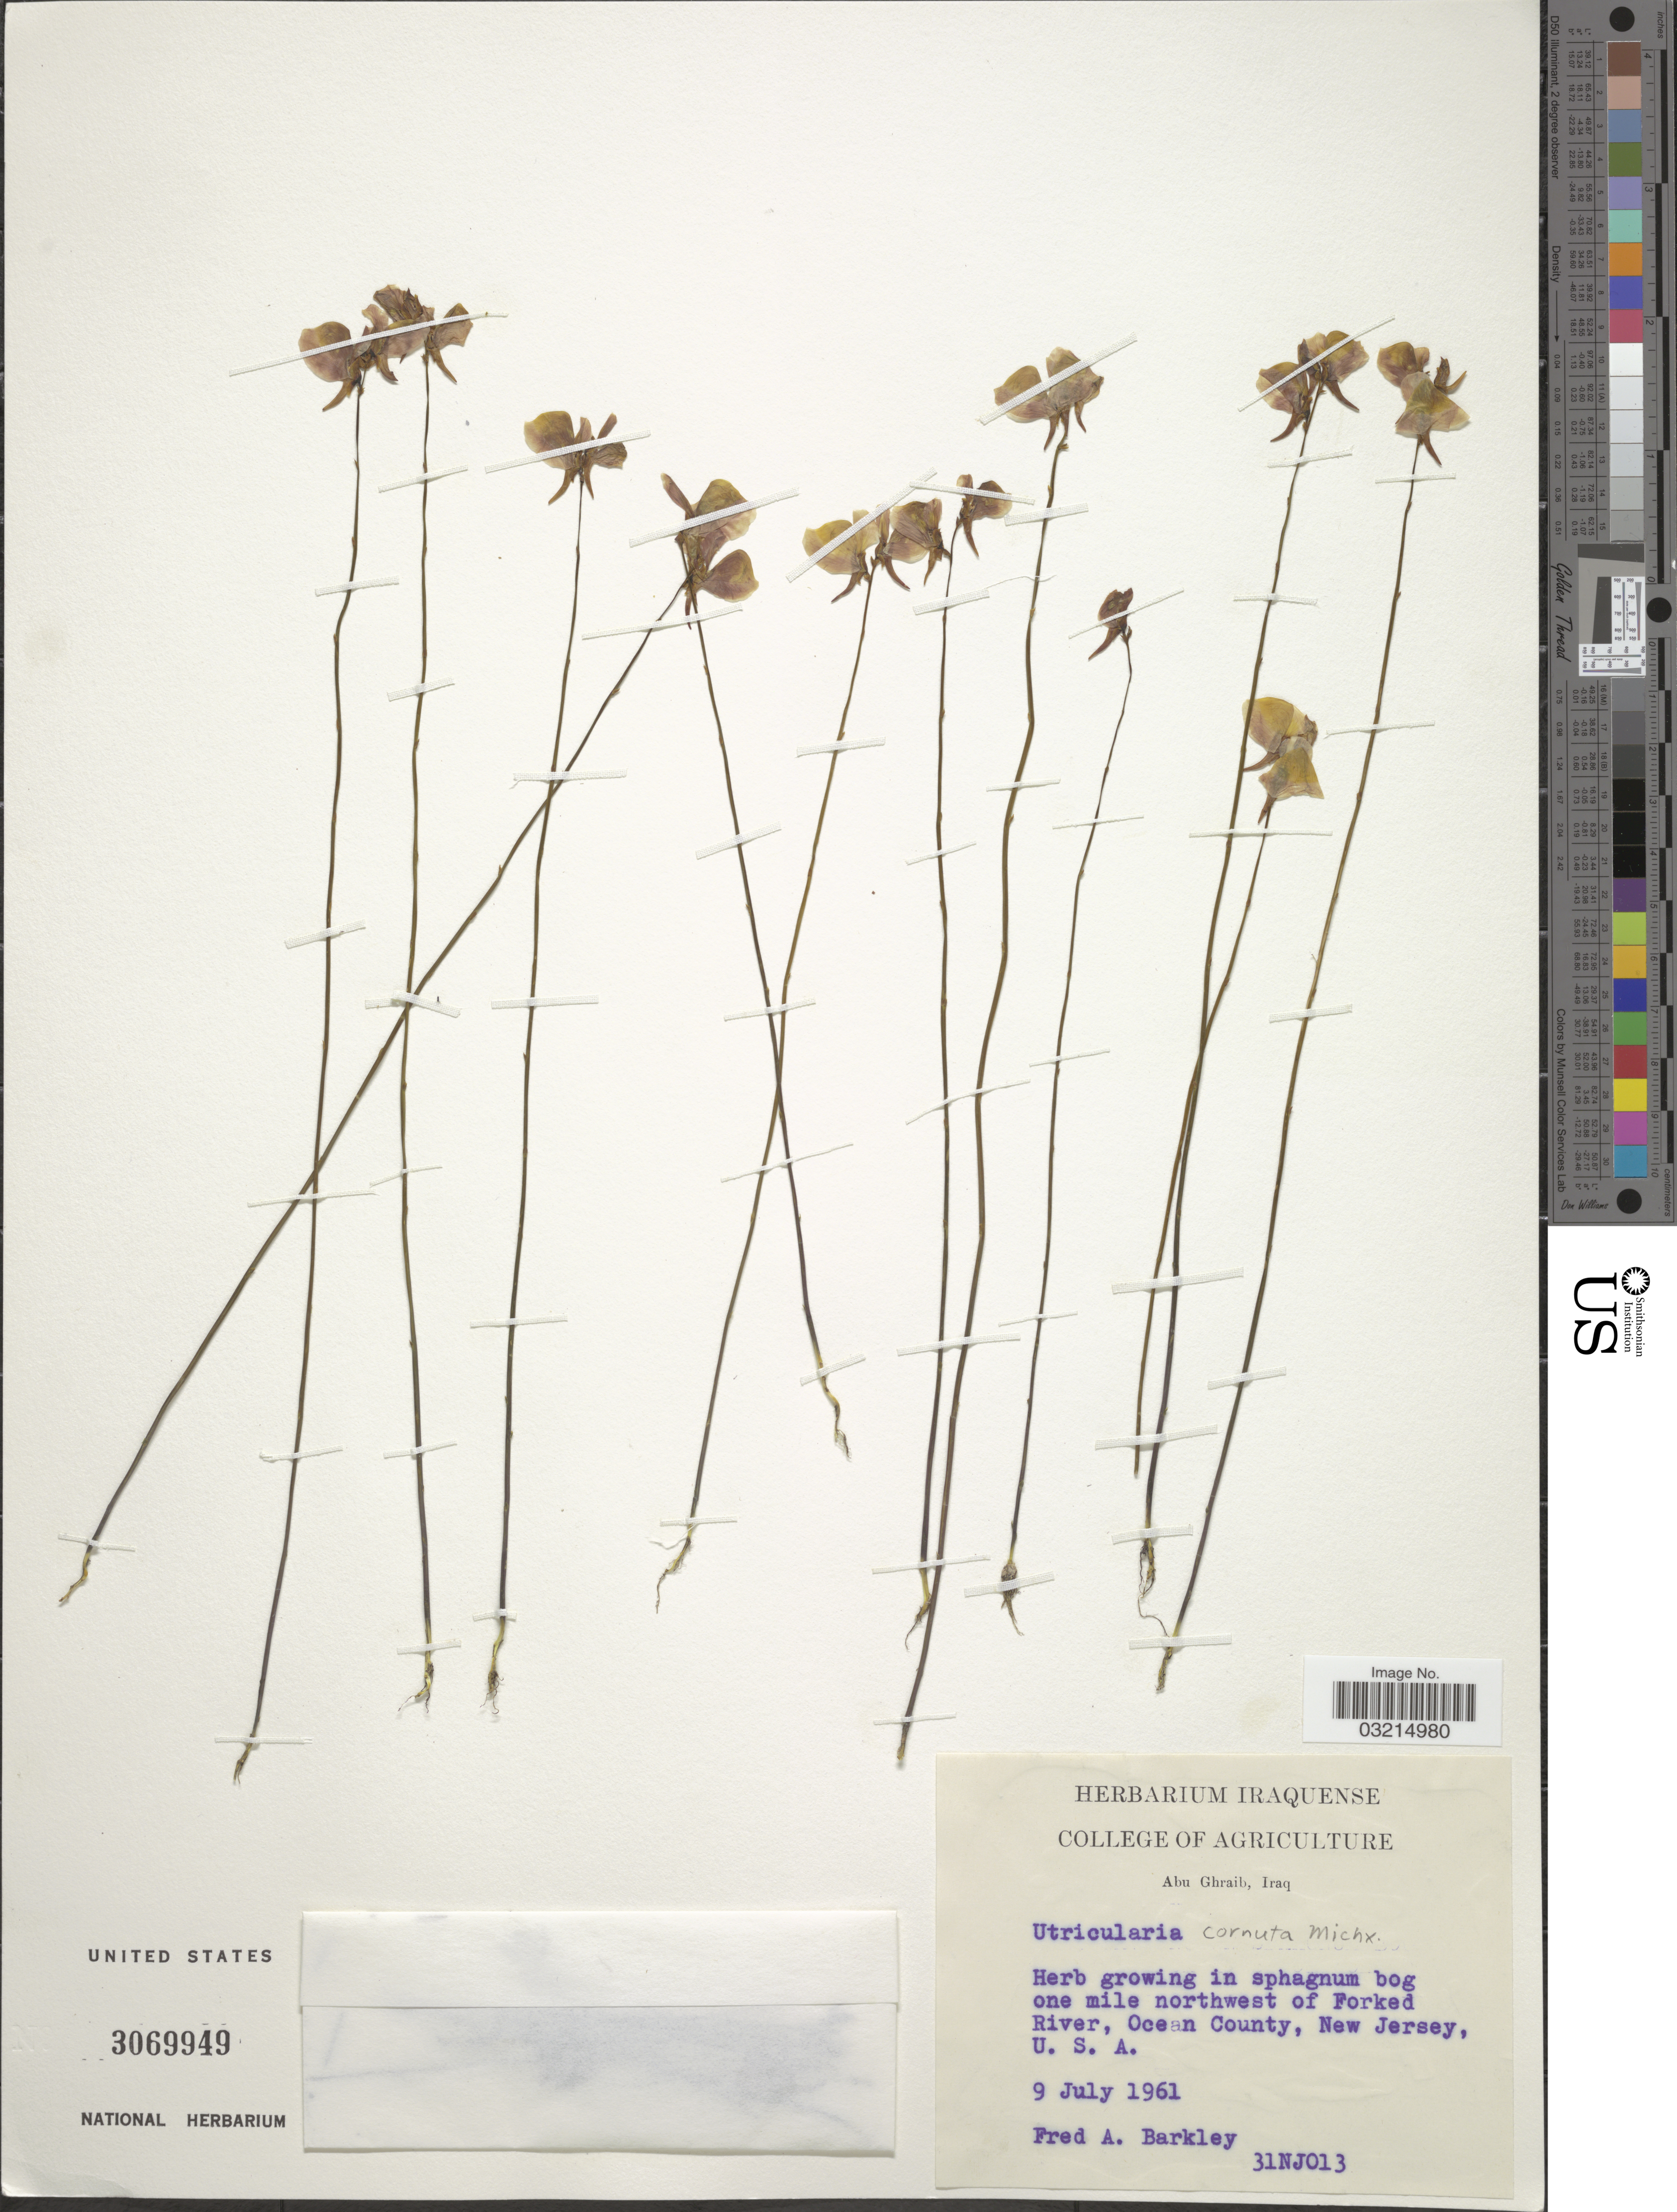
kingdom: Plantae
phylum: Tracheophyta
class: Magnoliopsida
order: Lamiales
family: Lentibulariaceae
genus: Utricularia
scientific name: Utricularia cornuta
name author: Michx.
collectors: F. A. Barkley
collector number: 31NJ013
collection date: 1961-07-09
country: United States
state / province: New Jersey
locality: In sphagnum bog one mile northwest of Forked River, Ocean County.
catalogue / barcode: US 3069949